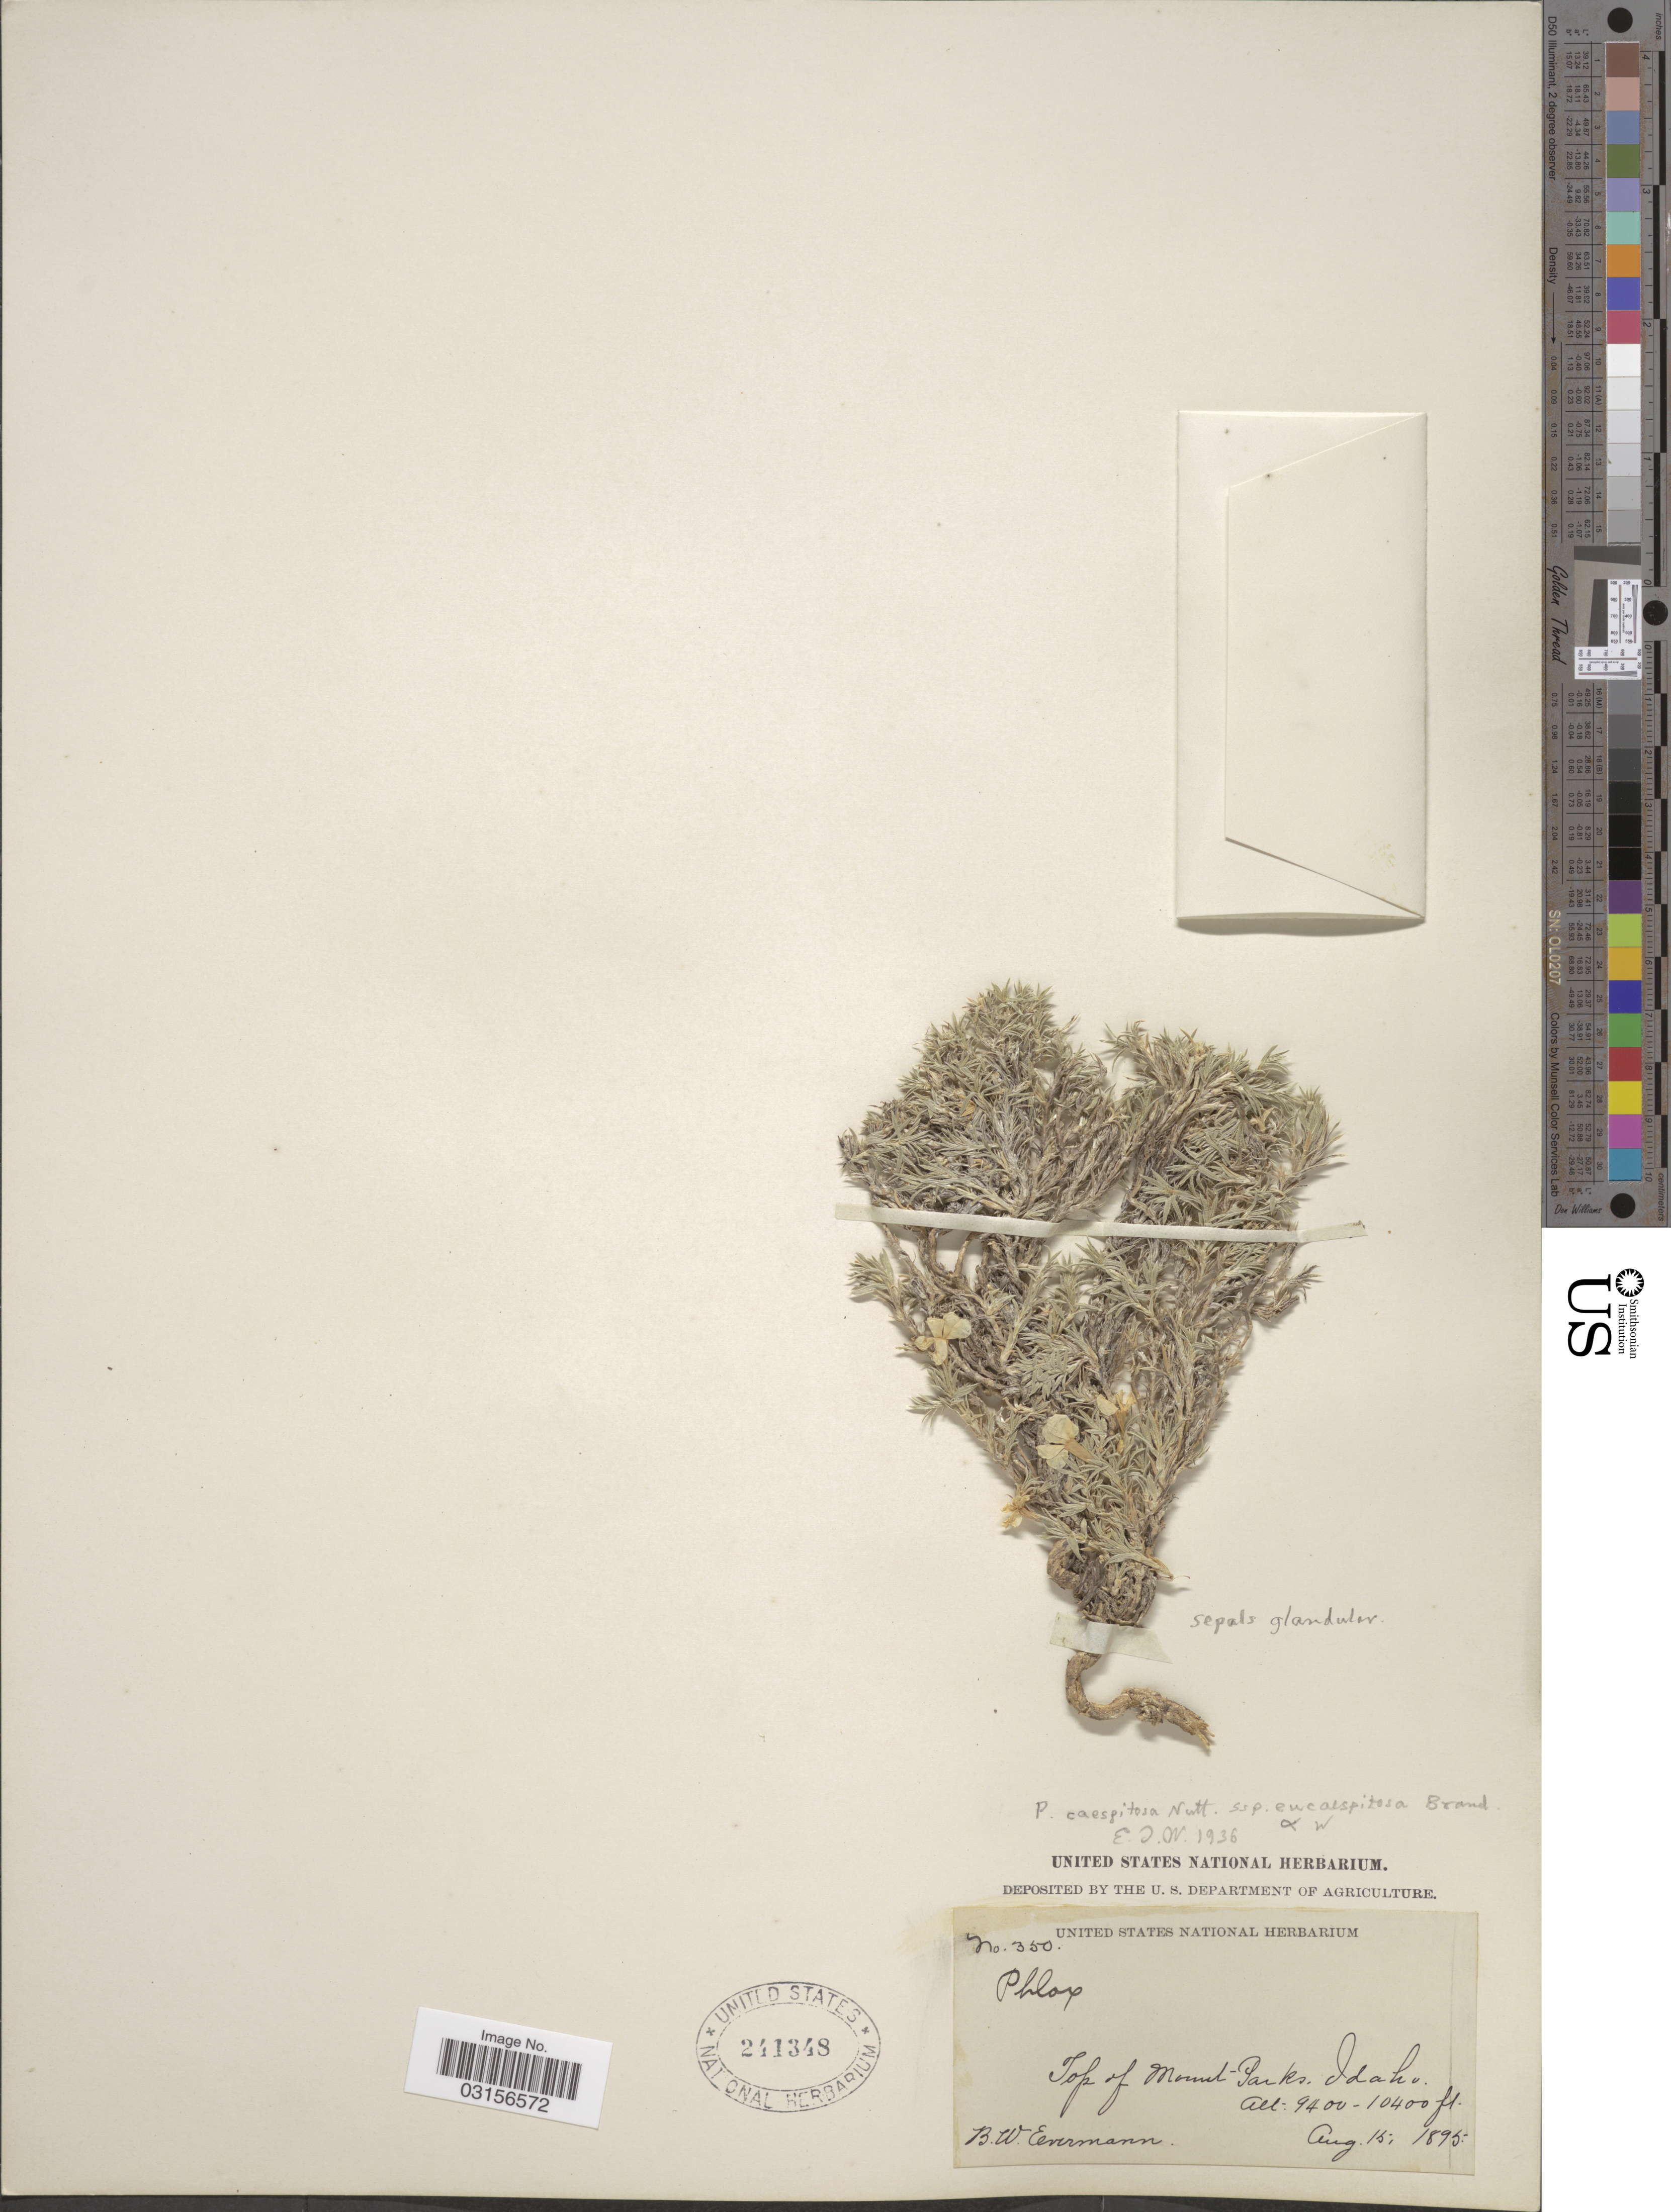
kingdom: Plantae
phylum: Tracheophyta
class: Magnoliopsida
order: Ericales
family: Polemoniaceae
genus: Phlox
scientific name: Phlox condensata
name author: (A. Gray) E.E. Nelson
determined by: Mayfield, M. H.; Ferguson, C. J.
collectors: B. W. Evermann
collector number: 350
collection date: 1895-08-15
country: United States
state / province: Idaho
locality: Top of Mount Parks.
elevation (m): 2865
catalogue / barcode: US 241348